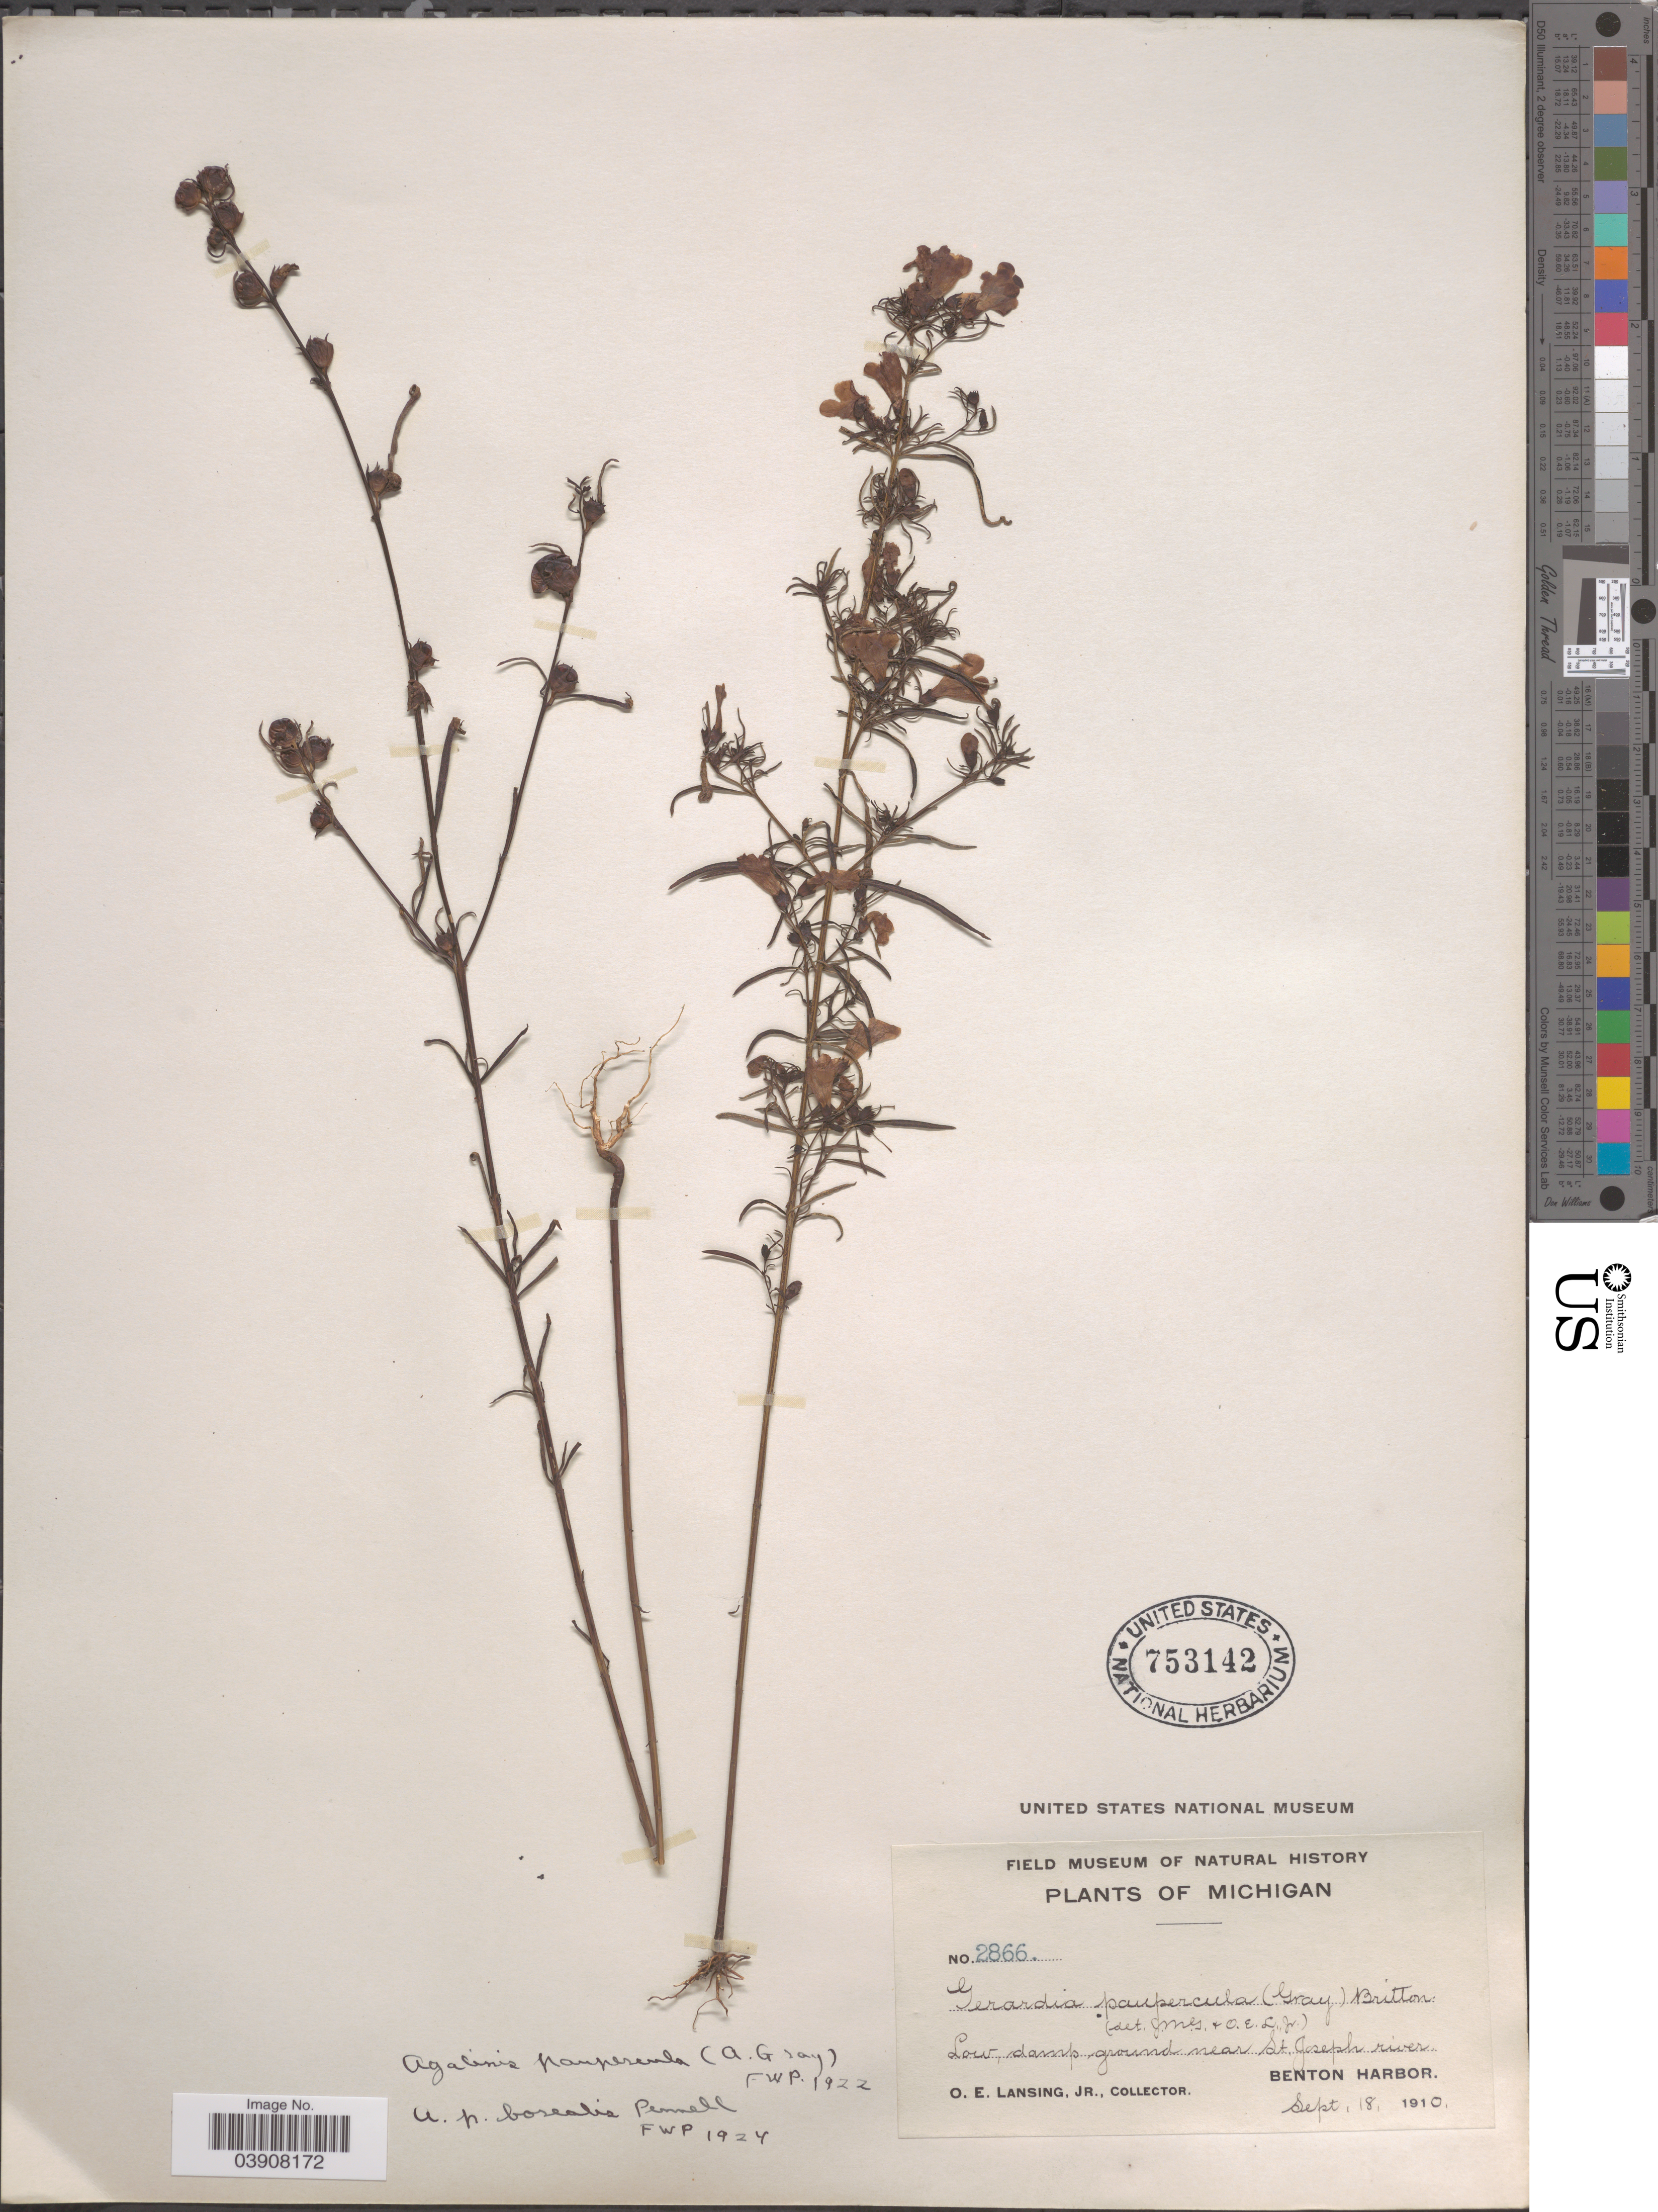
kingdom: Plantae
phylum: Tracheophyta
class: Magnoliopsida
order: Lamiales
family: Orobanchaceae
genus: Agalinis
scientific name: Agalinis paupercula var. borealis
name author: Pennell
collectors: O. Lansing Jr.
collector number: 2866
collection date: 1910-09-18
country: United States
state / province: Michigan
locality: Low, damp ground near St. Joseph river. Benton Harbor.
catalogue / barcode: US 753142